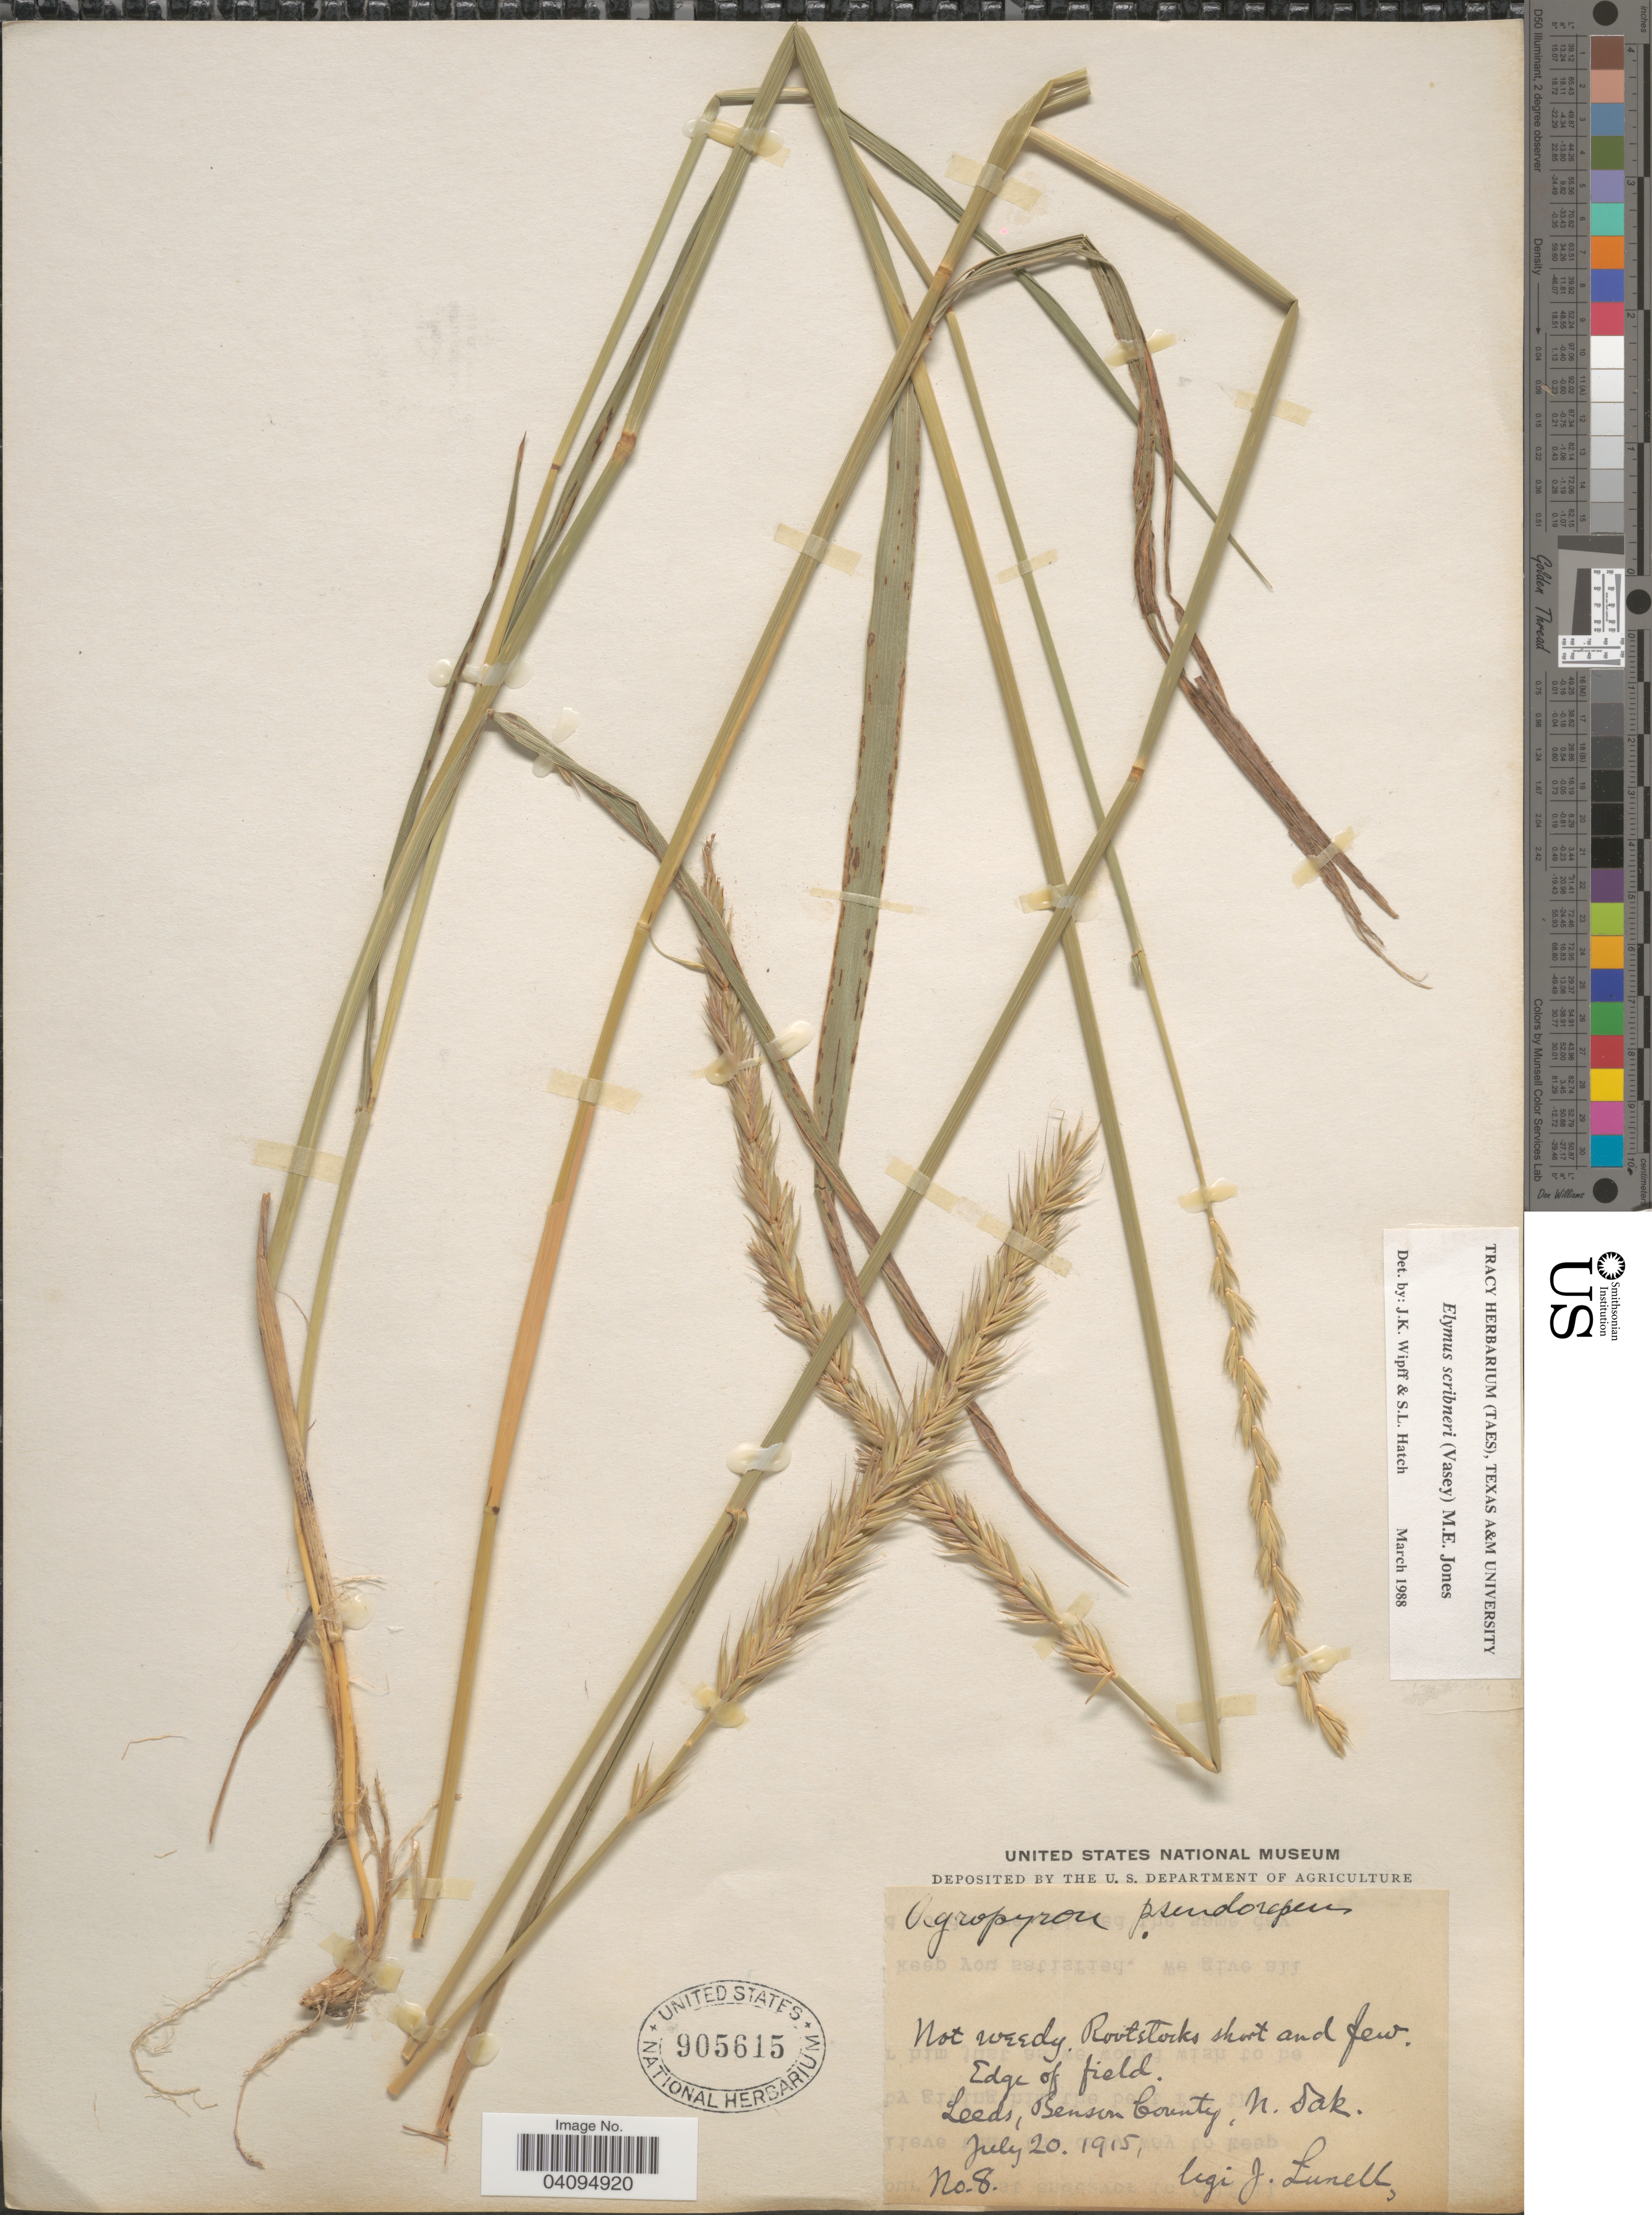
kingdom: Plantae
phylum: Tracheophyta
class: Liliopsida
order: Poales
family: Poaceae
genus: Elymus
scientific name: Elymus scribneri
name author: (Vasey) M.E. Jones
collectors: J. Lunell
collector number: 8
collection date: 1915-07-20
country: United States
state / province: North Dakota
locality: Edge of field. Leeds, Benson County.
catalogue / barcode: US 905615